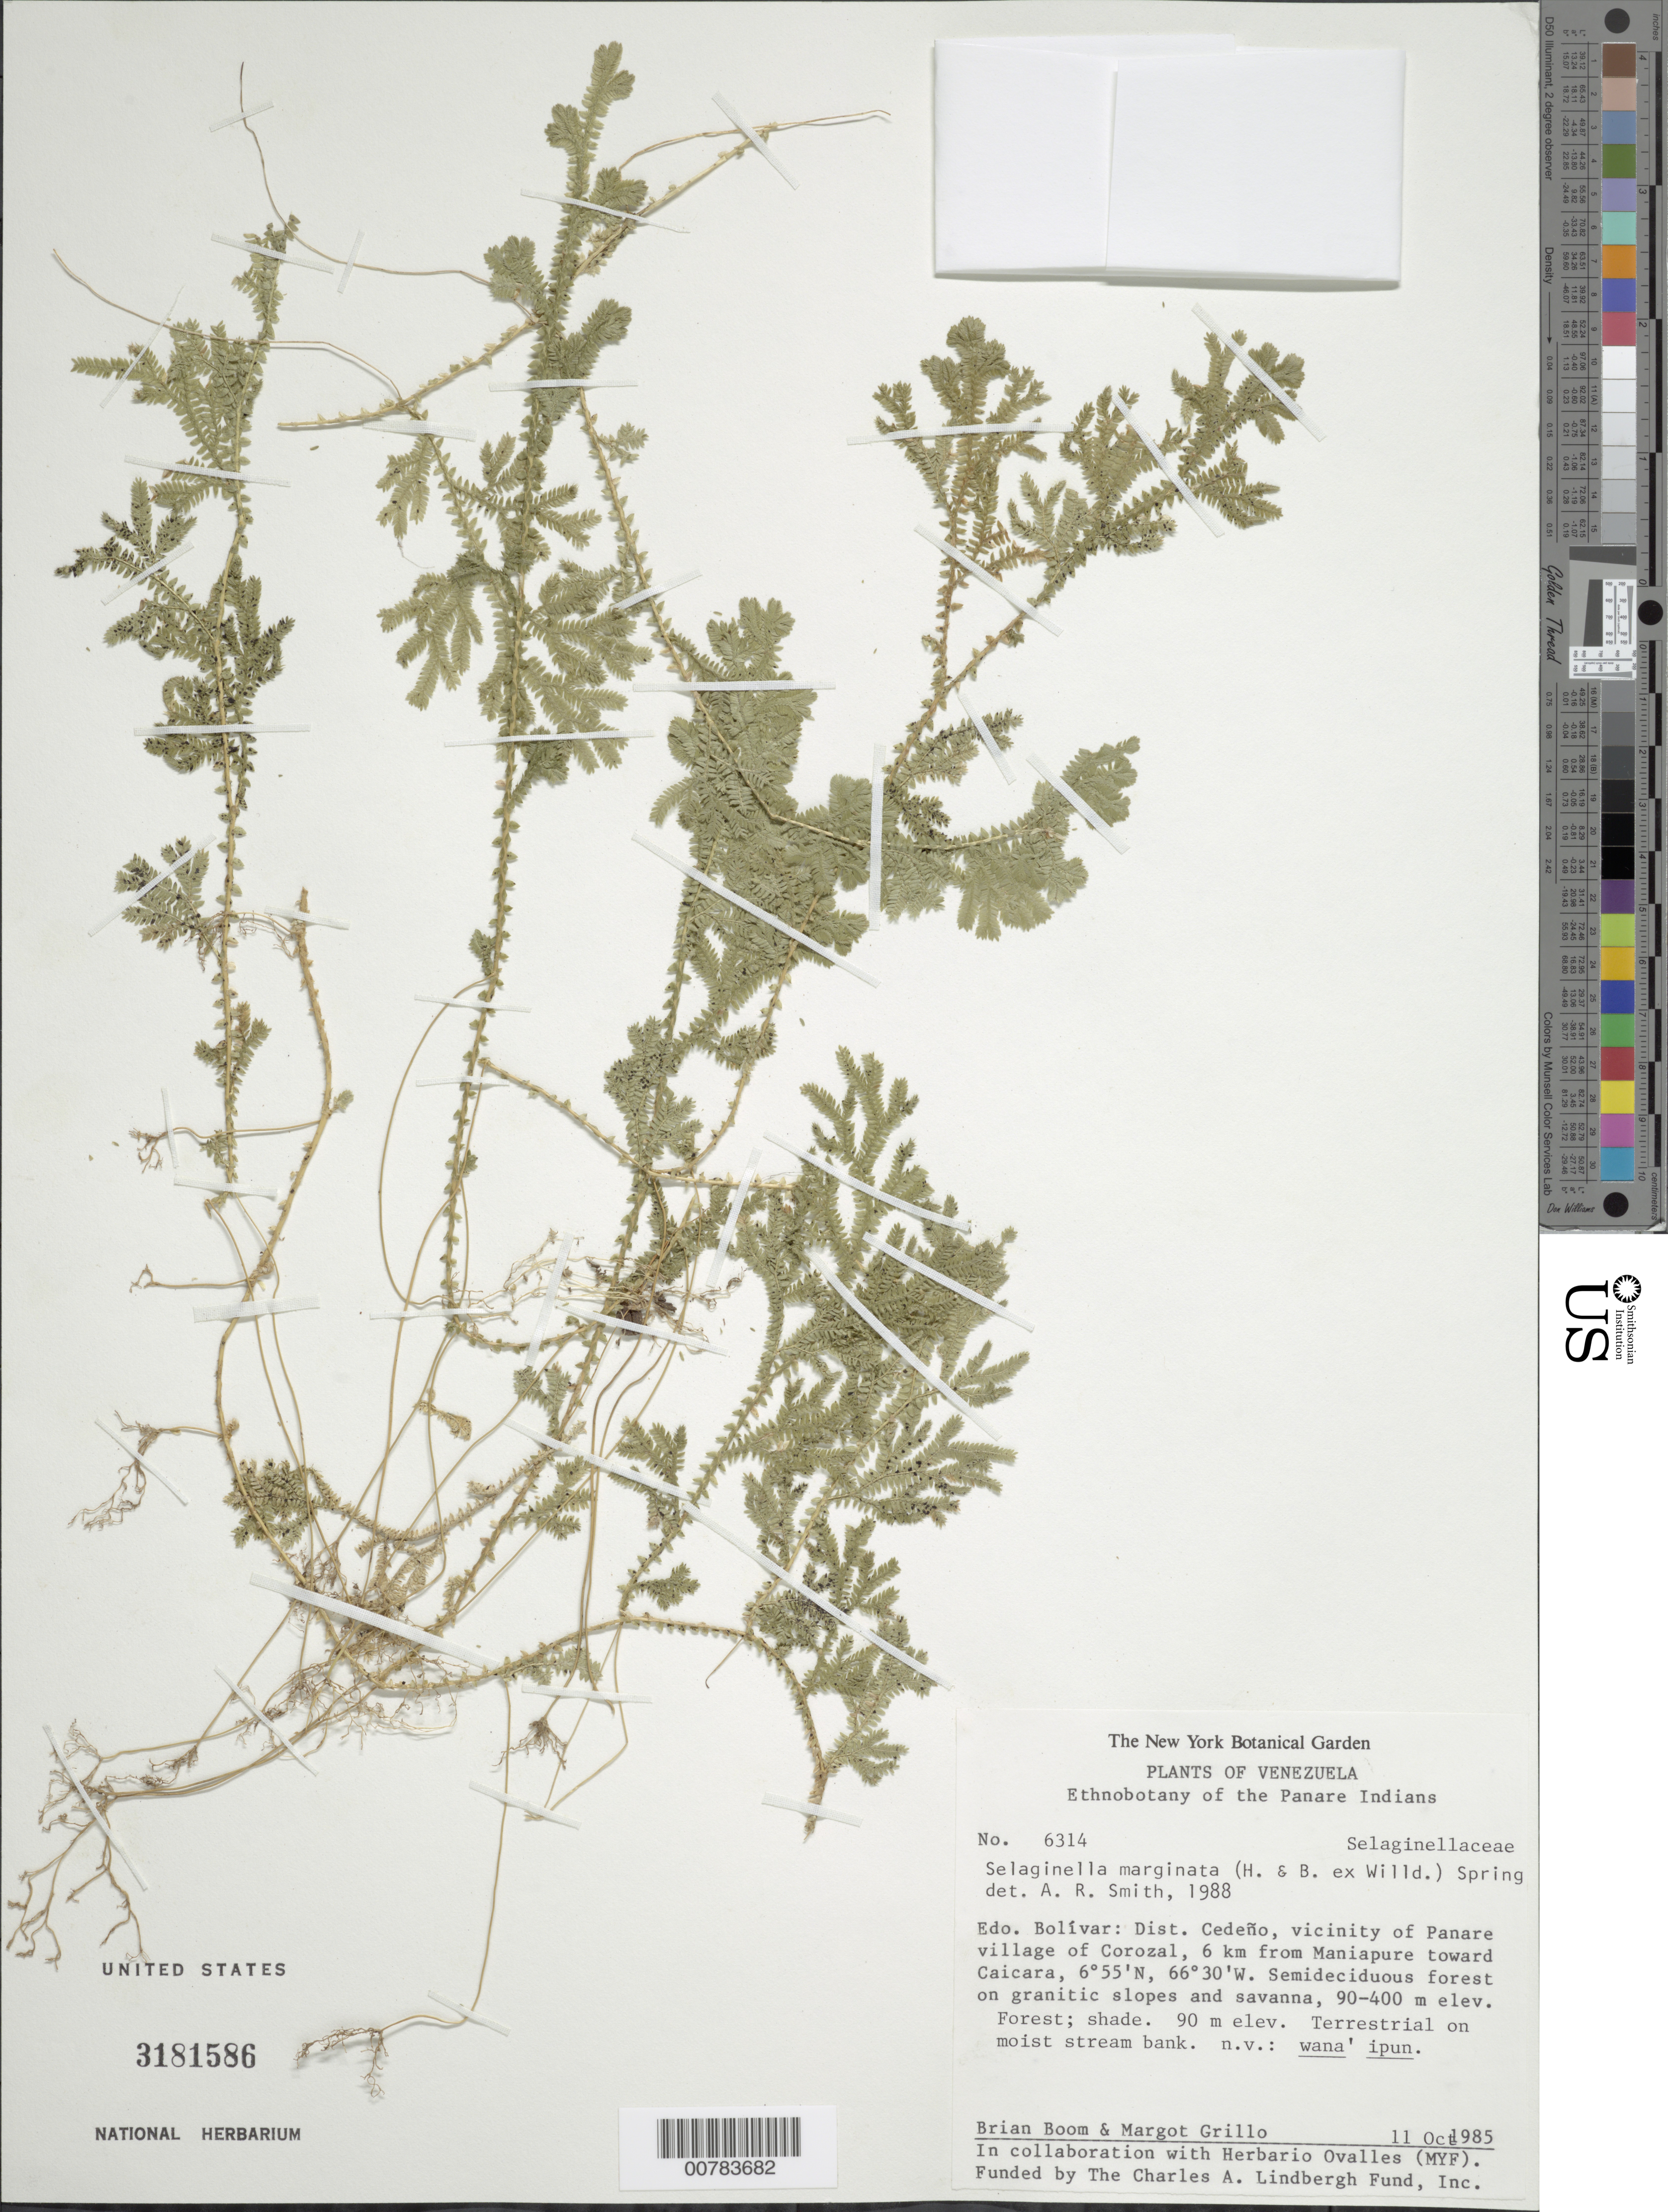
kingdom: Plantae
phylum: Tracheophyta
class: Lycopodiopsida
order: Selaginellales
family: Selaginellaceae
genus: Selaginella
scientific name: Selaginella marginata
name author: (Humb. & Bonpl.) Spring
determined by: Smith, Alan R., (UC)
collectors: B. M. Boom & M. Grillo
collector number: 6314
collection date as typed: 11-Oct-85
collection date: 1985-10-11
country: Venezuela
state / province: Bolívar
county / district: Cedeño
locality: Panare village of Corozal, vic., 6 km from Maniapure toward Caicara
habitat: Semideciduous forest on granitic slopes and savanna, forest, shade, 90 elev. terrestrial on moist stream bank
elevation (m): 90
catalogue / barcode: US 3181586